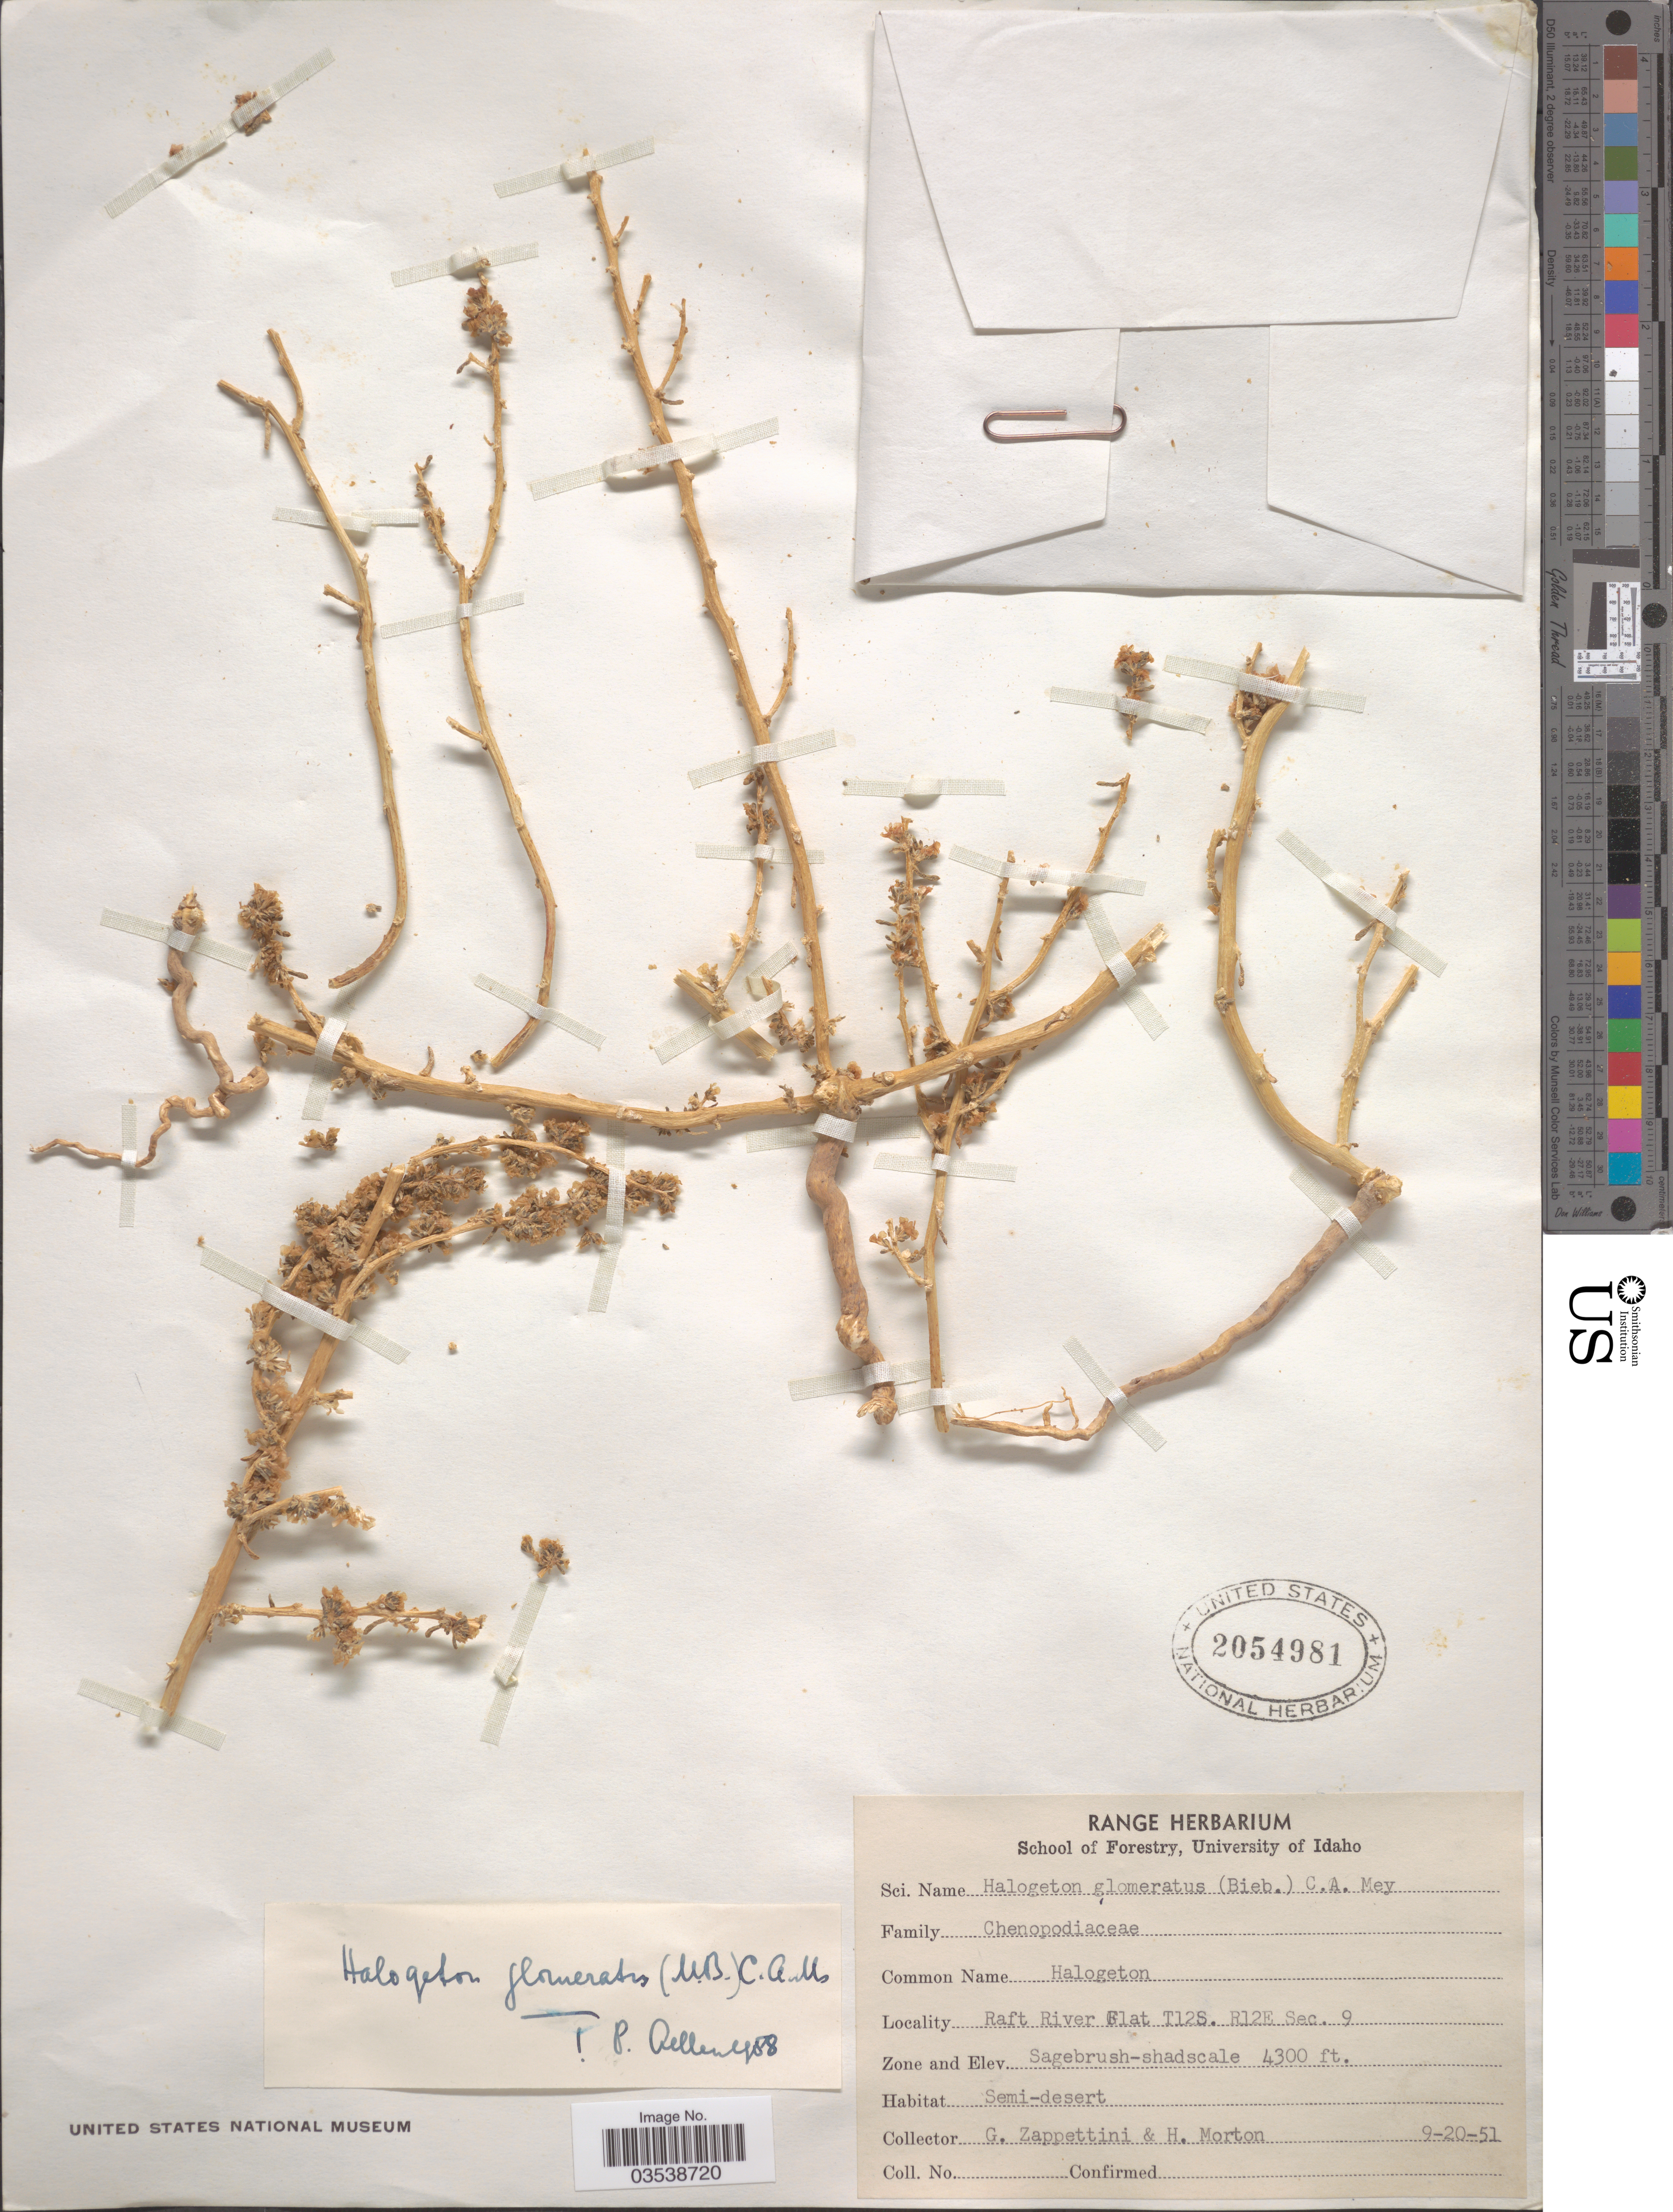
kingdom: Plantae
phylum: Tracheophyta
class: Magnoliopsida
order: Caryophyllales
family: Amaranthaceae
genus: Halogeton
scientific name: Halogeton glomeratus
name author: (M. Bieb.) C.A. Mey.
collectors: G. Zappettini & H. Morton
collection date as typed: Transcribed d/m/y: 20/9/51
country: United States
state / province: Idaho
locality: Raft River Flat T12S. R12E Sec. 9.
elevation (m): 1311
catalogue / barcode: US 2054981